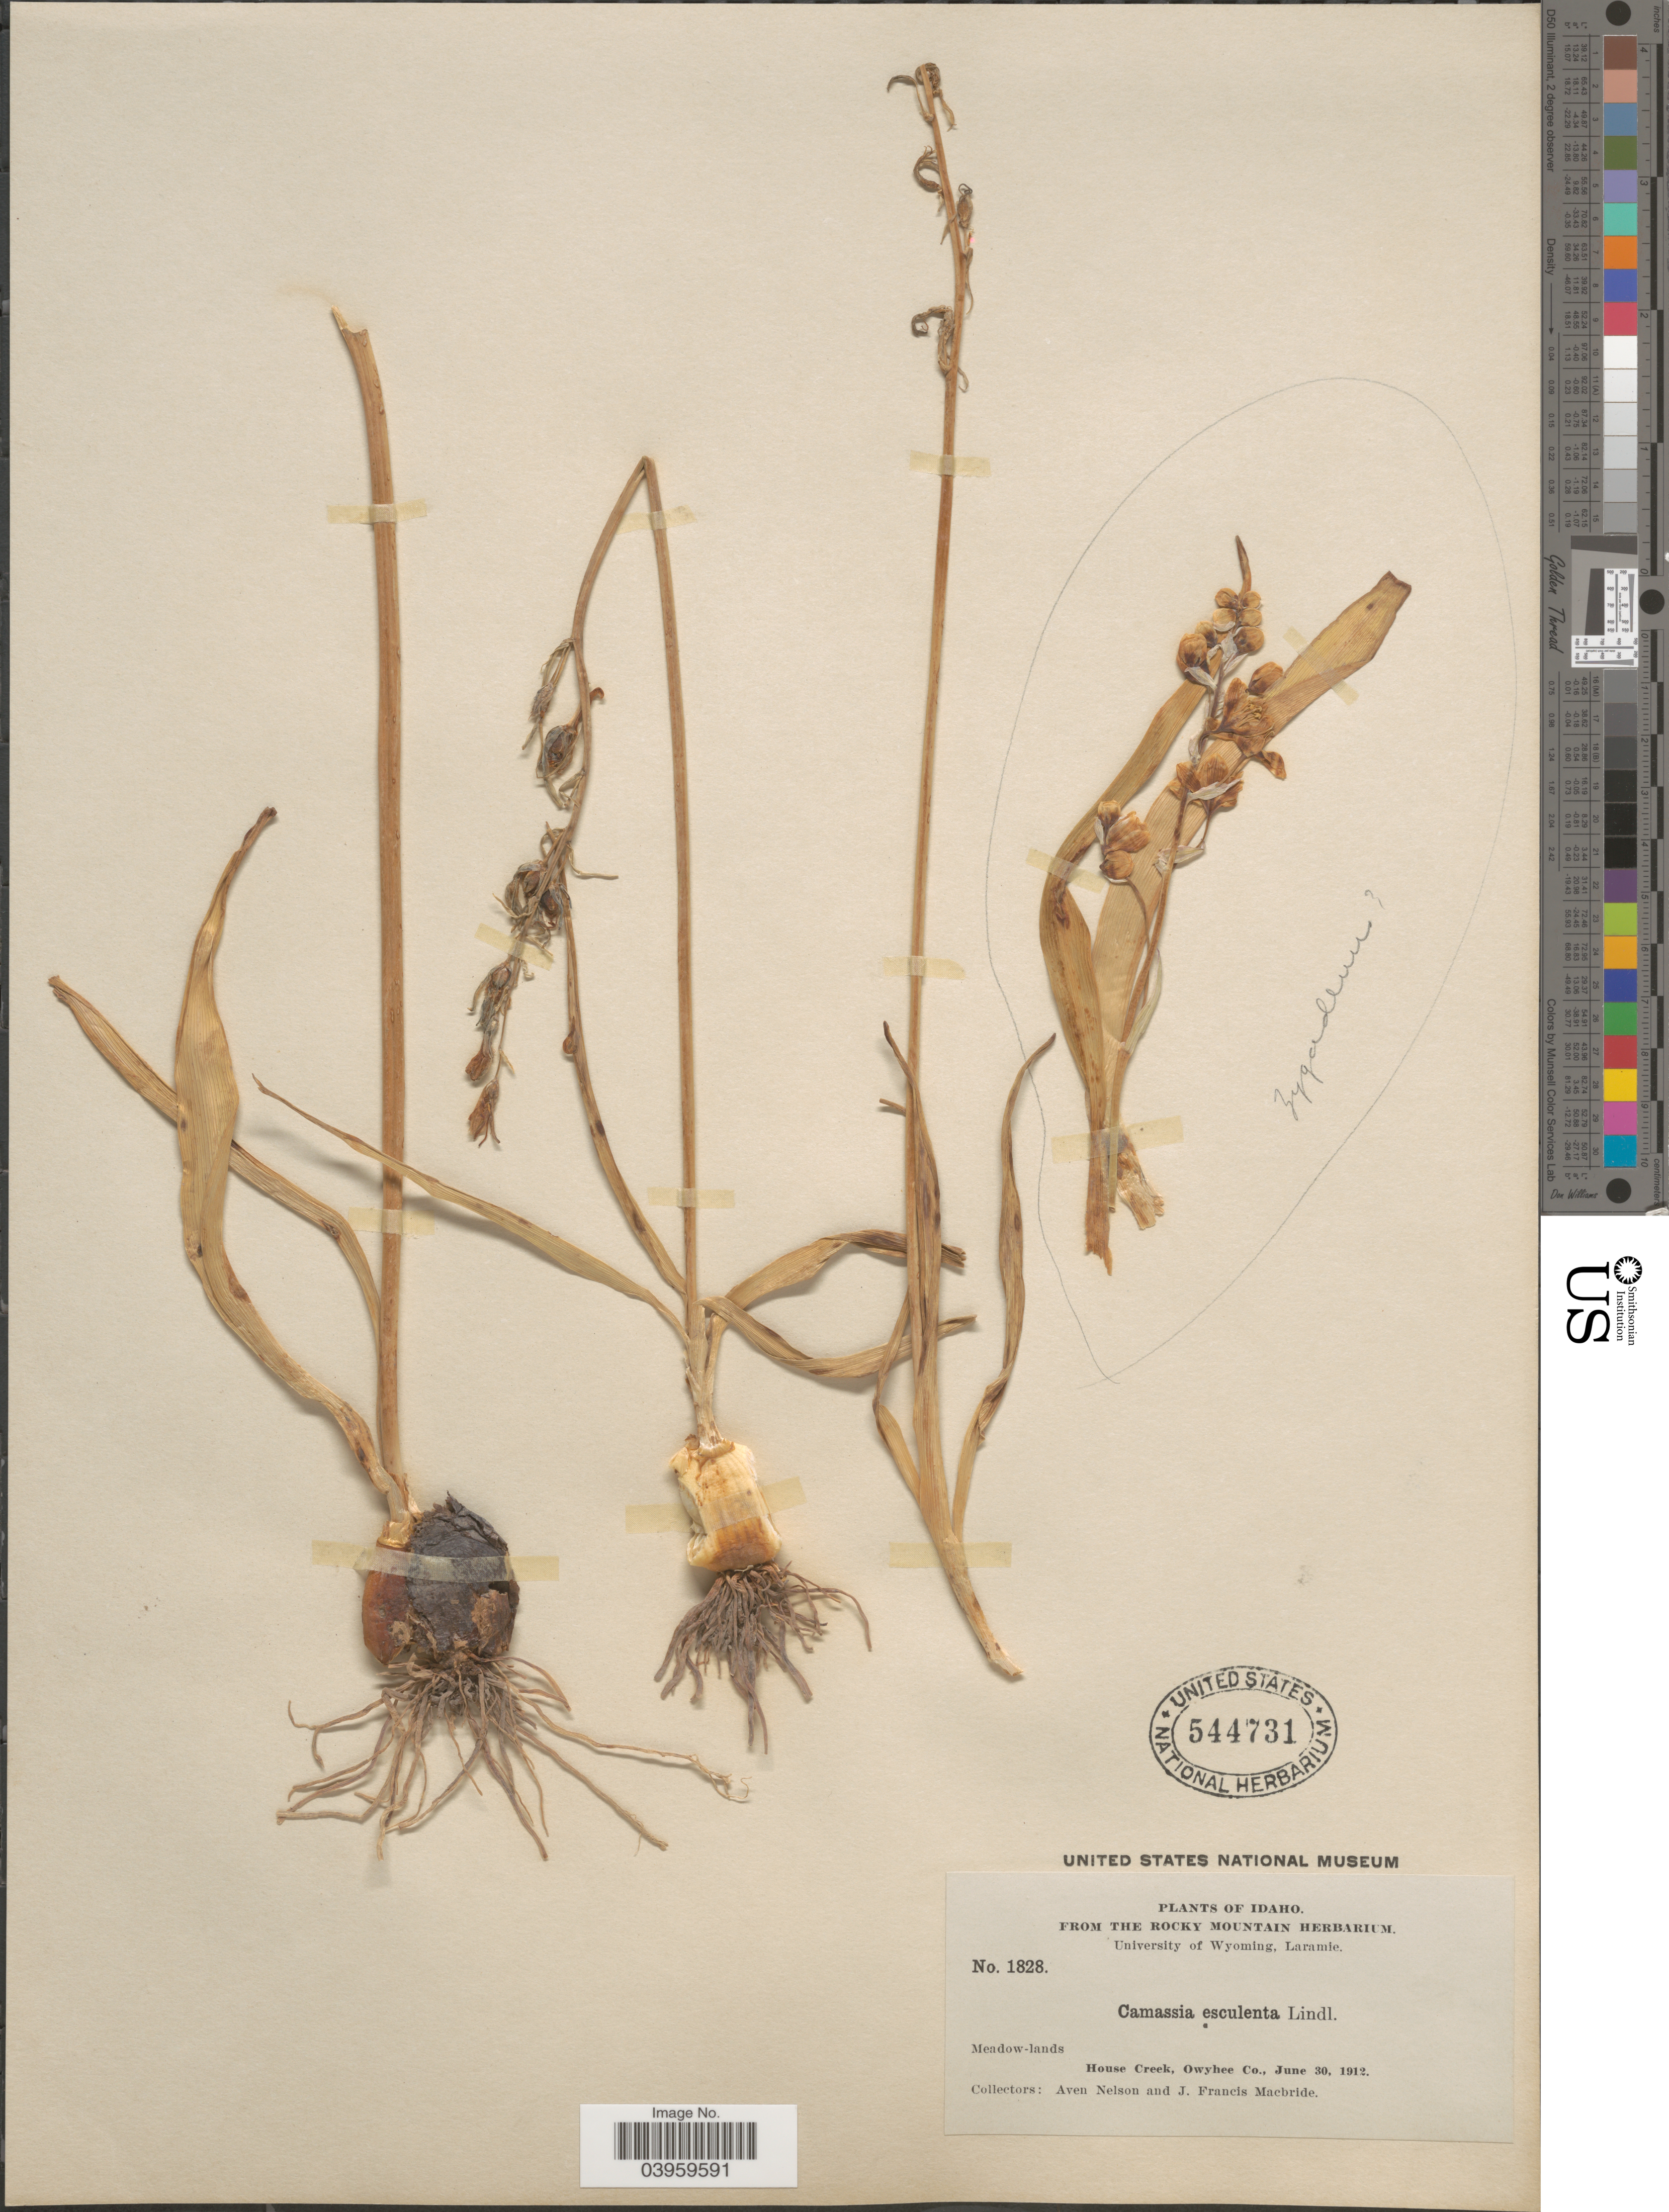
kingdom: Plantae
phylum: Tracheophyta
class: Liliopsida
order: Asparagales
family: Asparagaceae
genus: Camassia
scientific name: Camassia quamash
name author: (Pursh) Greene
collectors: A. Nelson & J. F. Macbride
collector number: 1828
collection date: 1912-06-30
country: United States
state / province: Idaho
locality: Meadow-lands. House Creek, Owyhee Co.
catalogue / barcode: US 544731